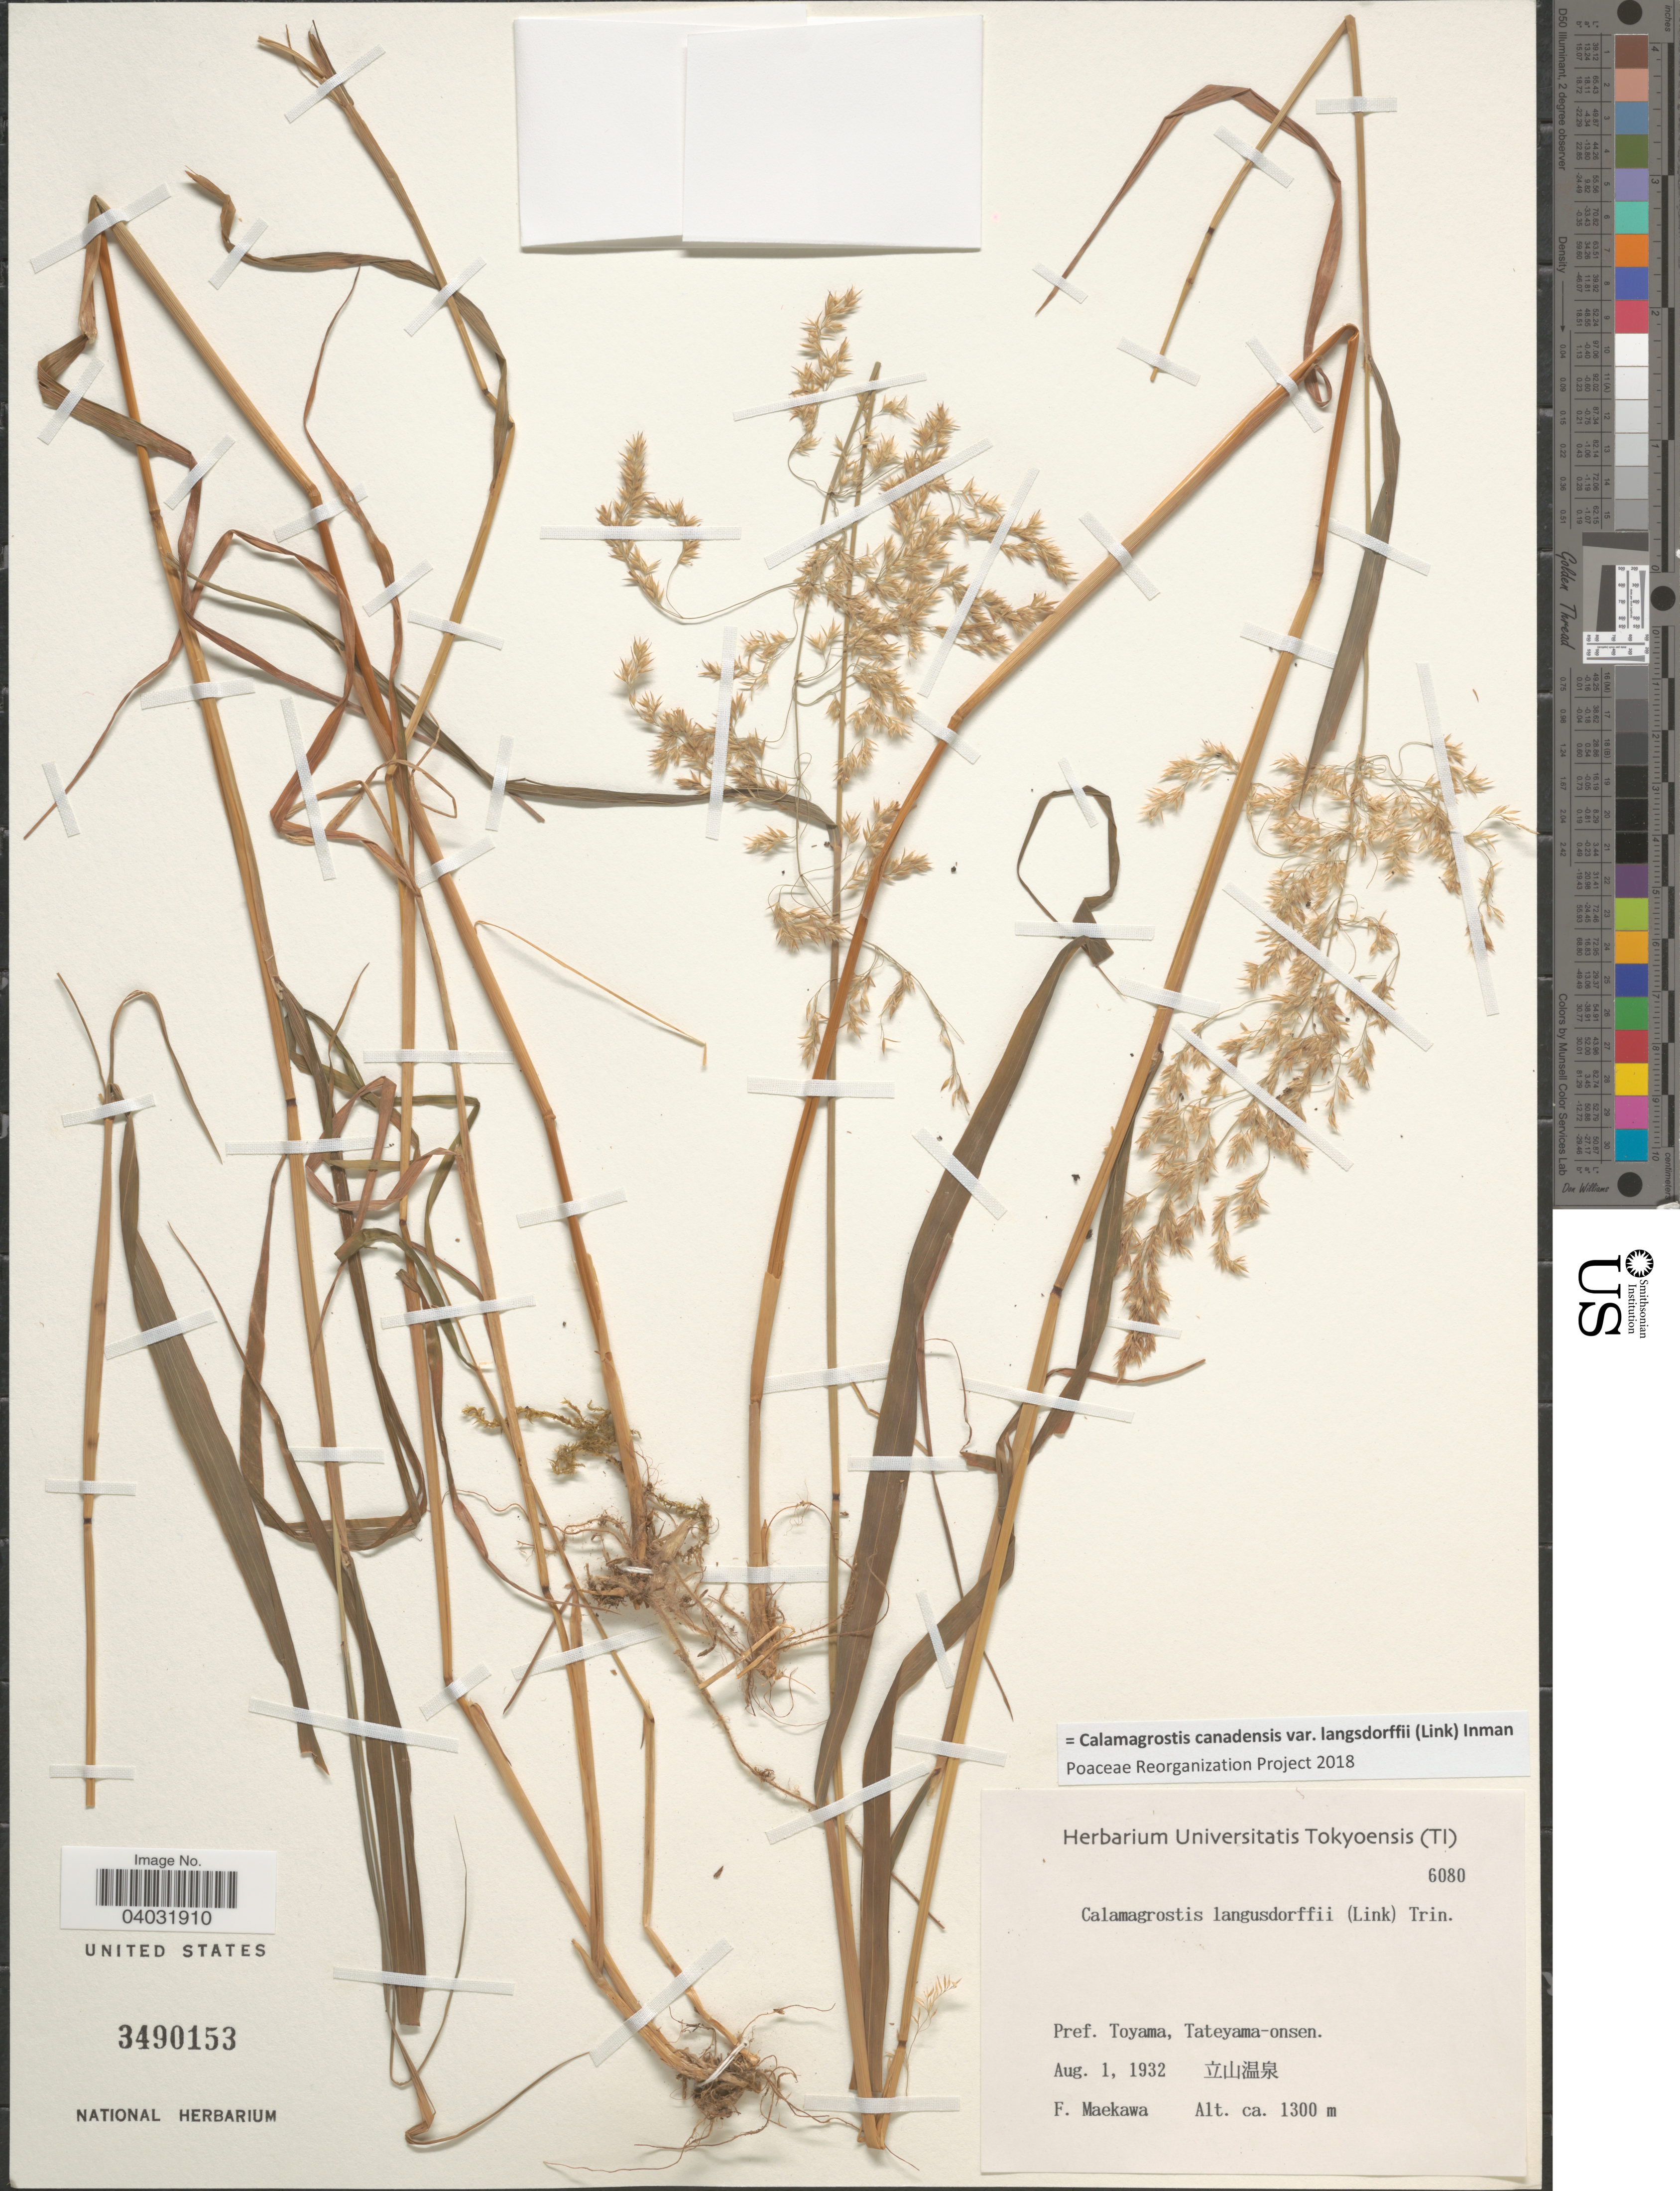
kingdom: Plantae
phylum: Tracheophyta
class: Liliopsida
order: Poales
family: Poaceae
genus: Calamagrostis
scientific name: Calamagrostis canadensis var. langsdorffii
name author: (Link) Inman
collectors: F. Maekawa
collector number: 6080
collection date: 1932-08-01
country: Japan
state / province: Toyama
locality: Pref. Toyama, Tateyama-onsen.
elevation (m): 1300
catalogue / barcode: US 3490153